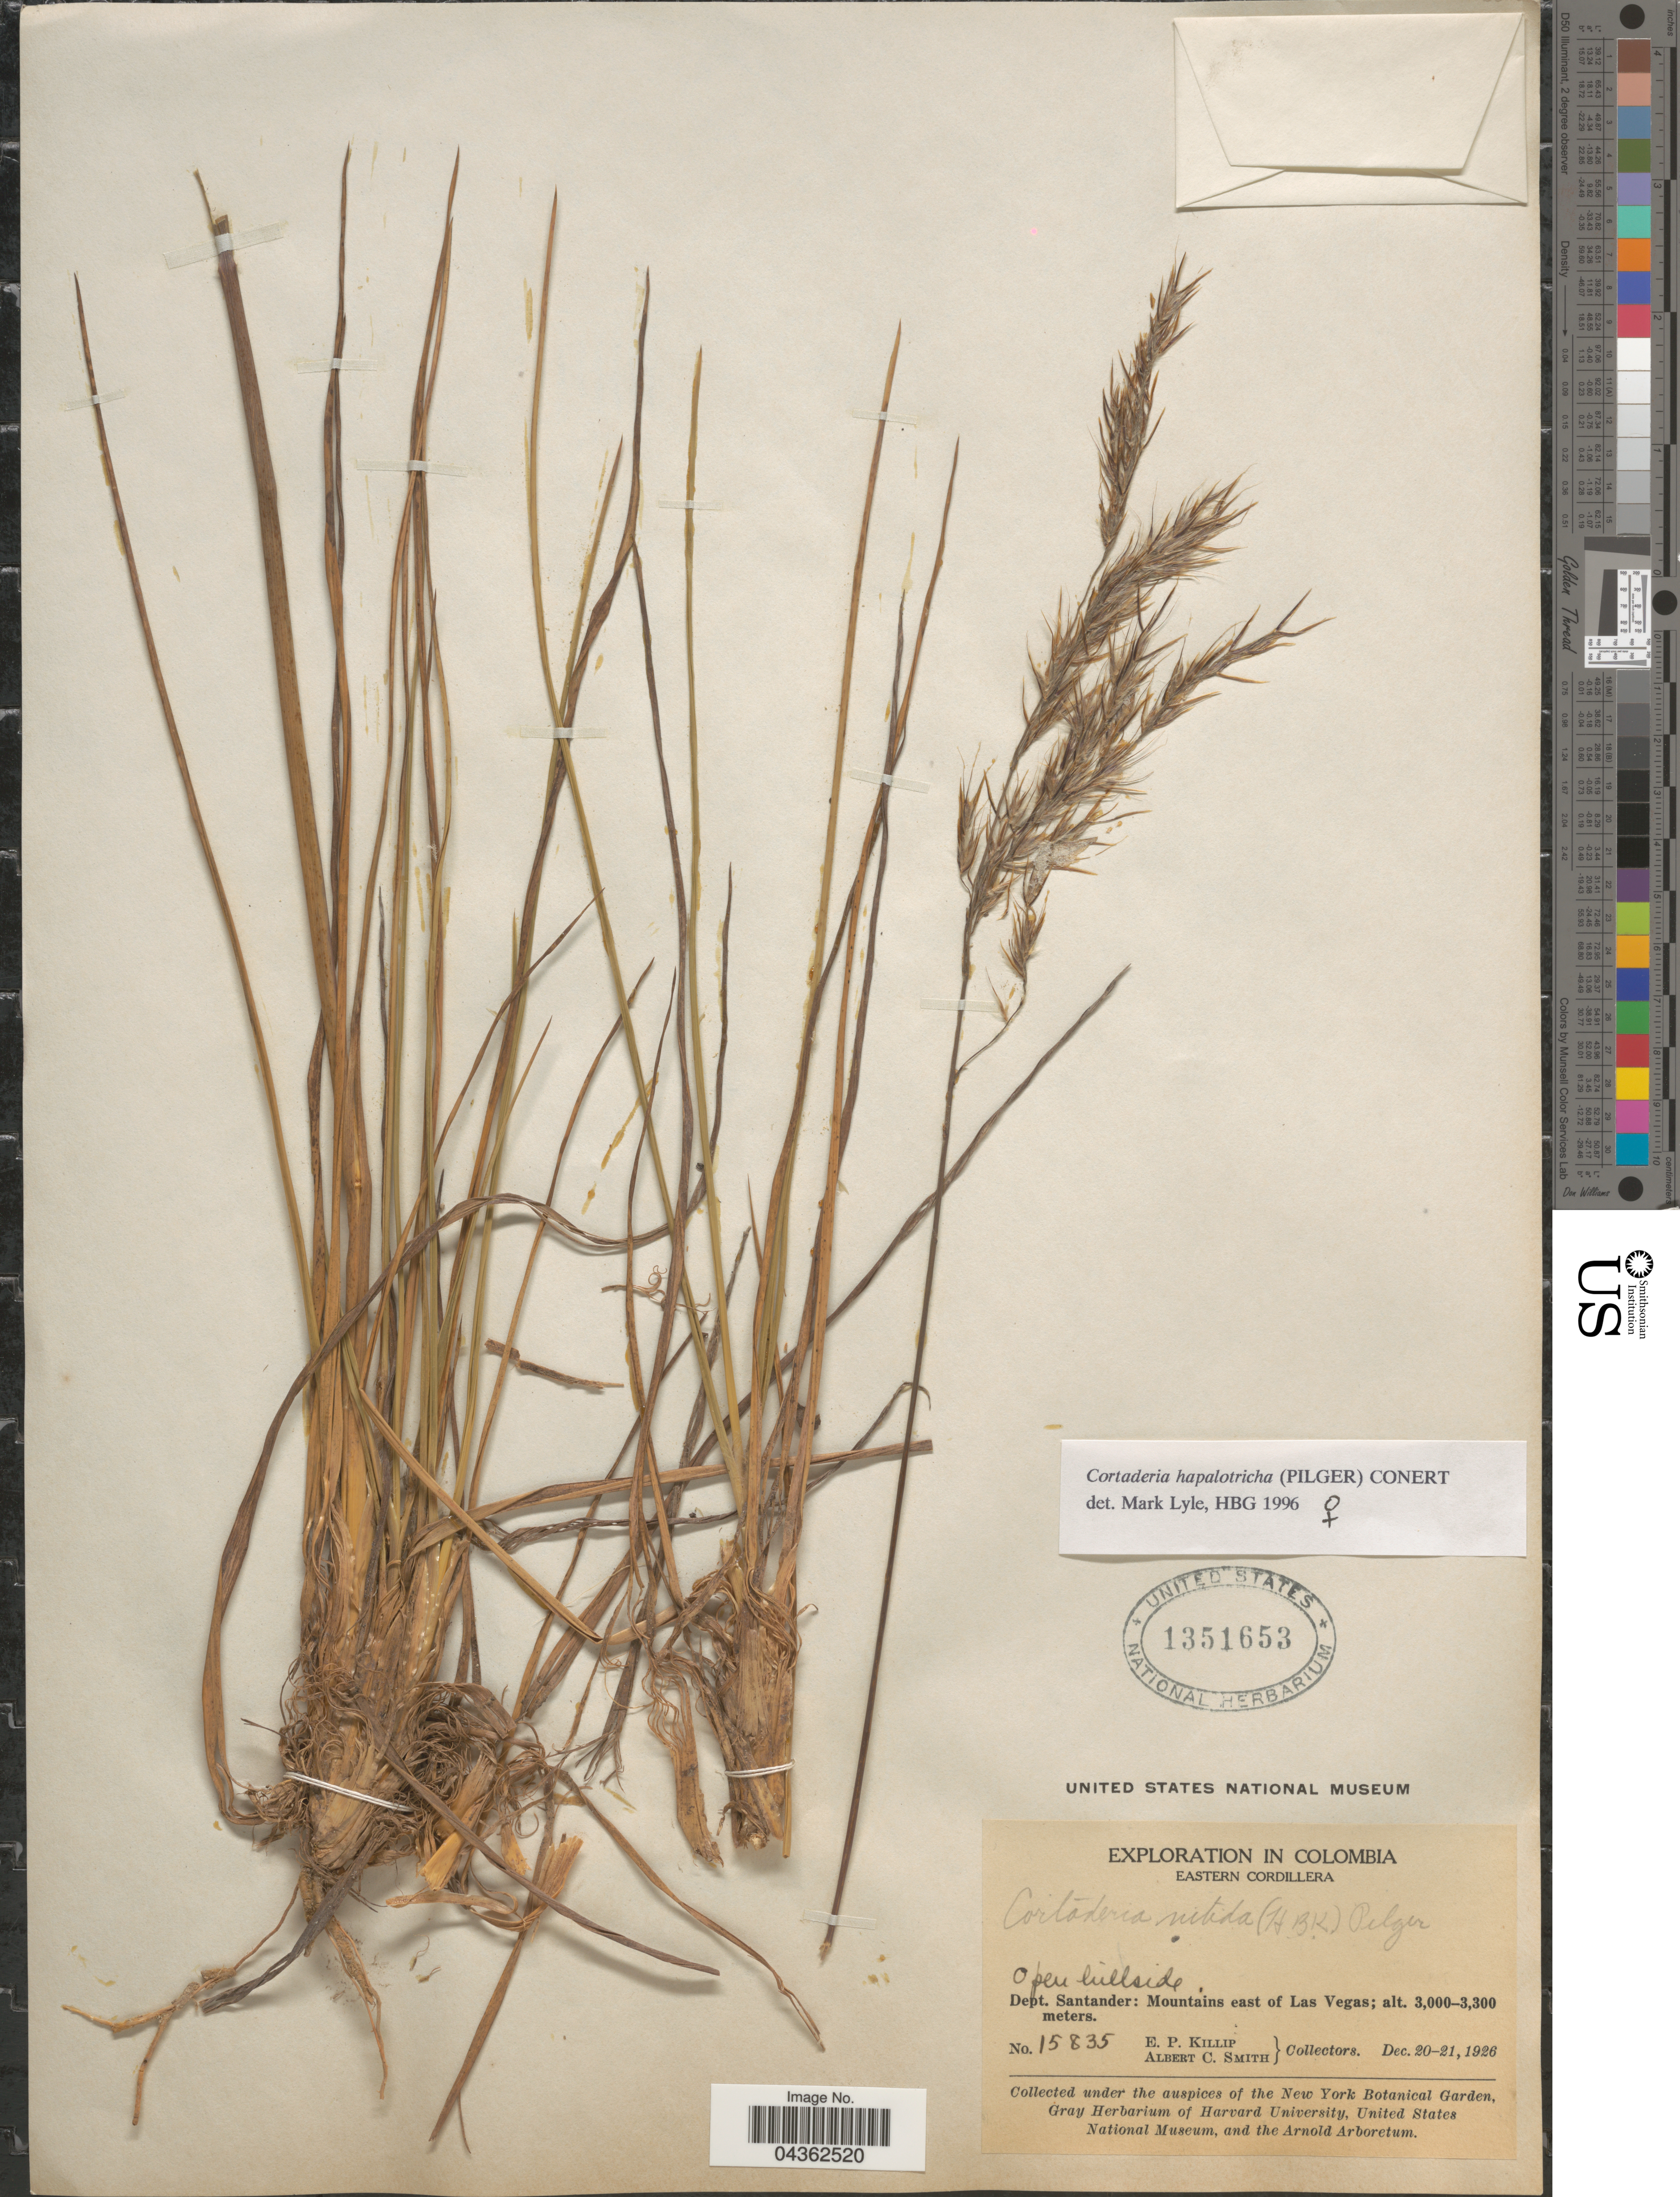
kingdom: Plantae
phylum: Tracheophyta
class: Liliopsida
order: Poales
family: Poaceae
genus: Cortaderia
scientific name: Cortaderia hapalotricha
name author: (Pilg.) Conert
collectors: E. P. Killip & A. C. Smith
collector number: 15835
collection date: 1926-12-20/1926-12-21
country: Colombia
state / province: Santander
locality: Exploration in Colombia. Eastern Cordillera. Dept. Santander: Mountains east of Las Vegas.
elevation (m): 3000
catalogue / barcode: US 1351653